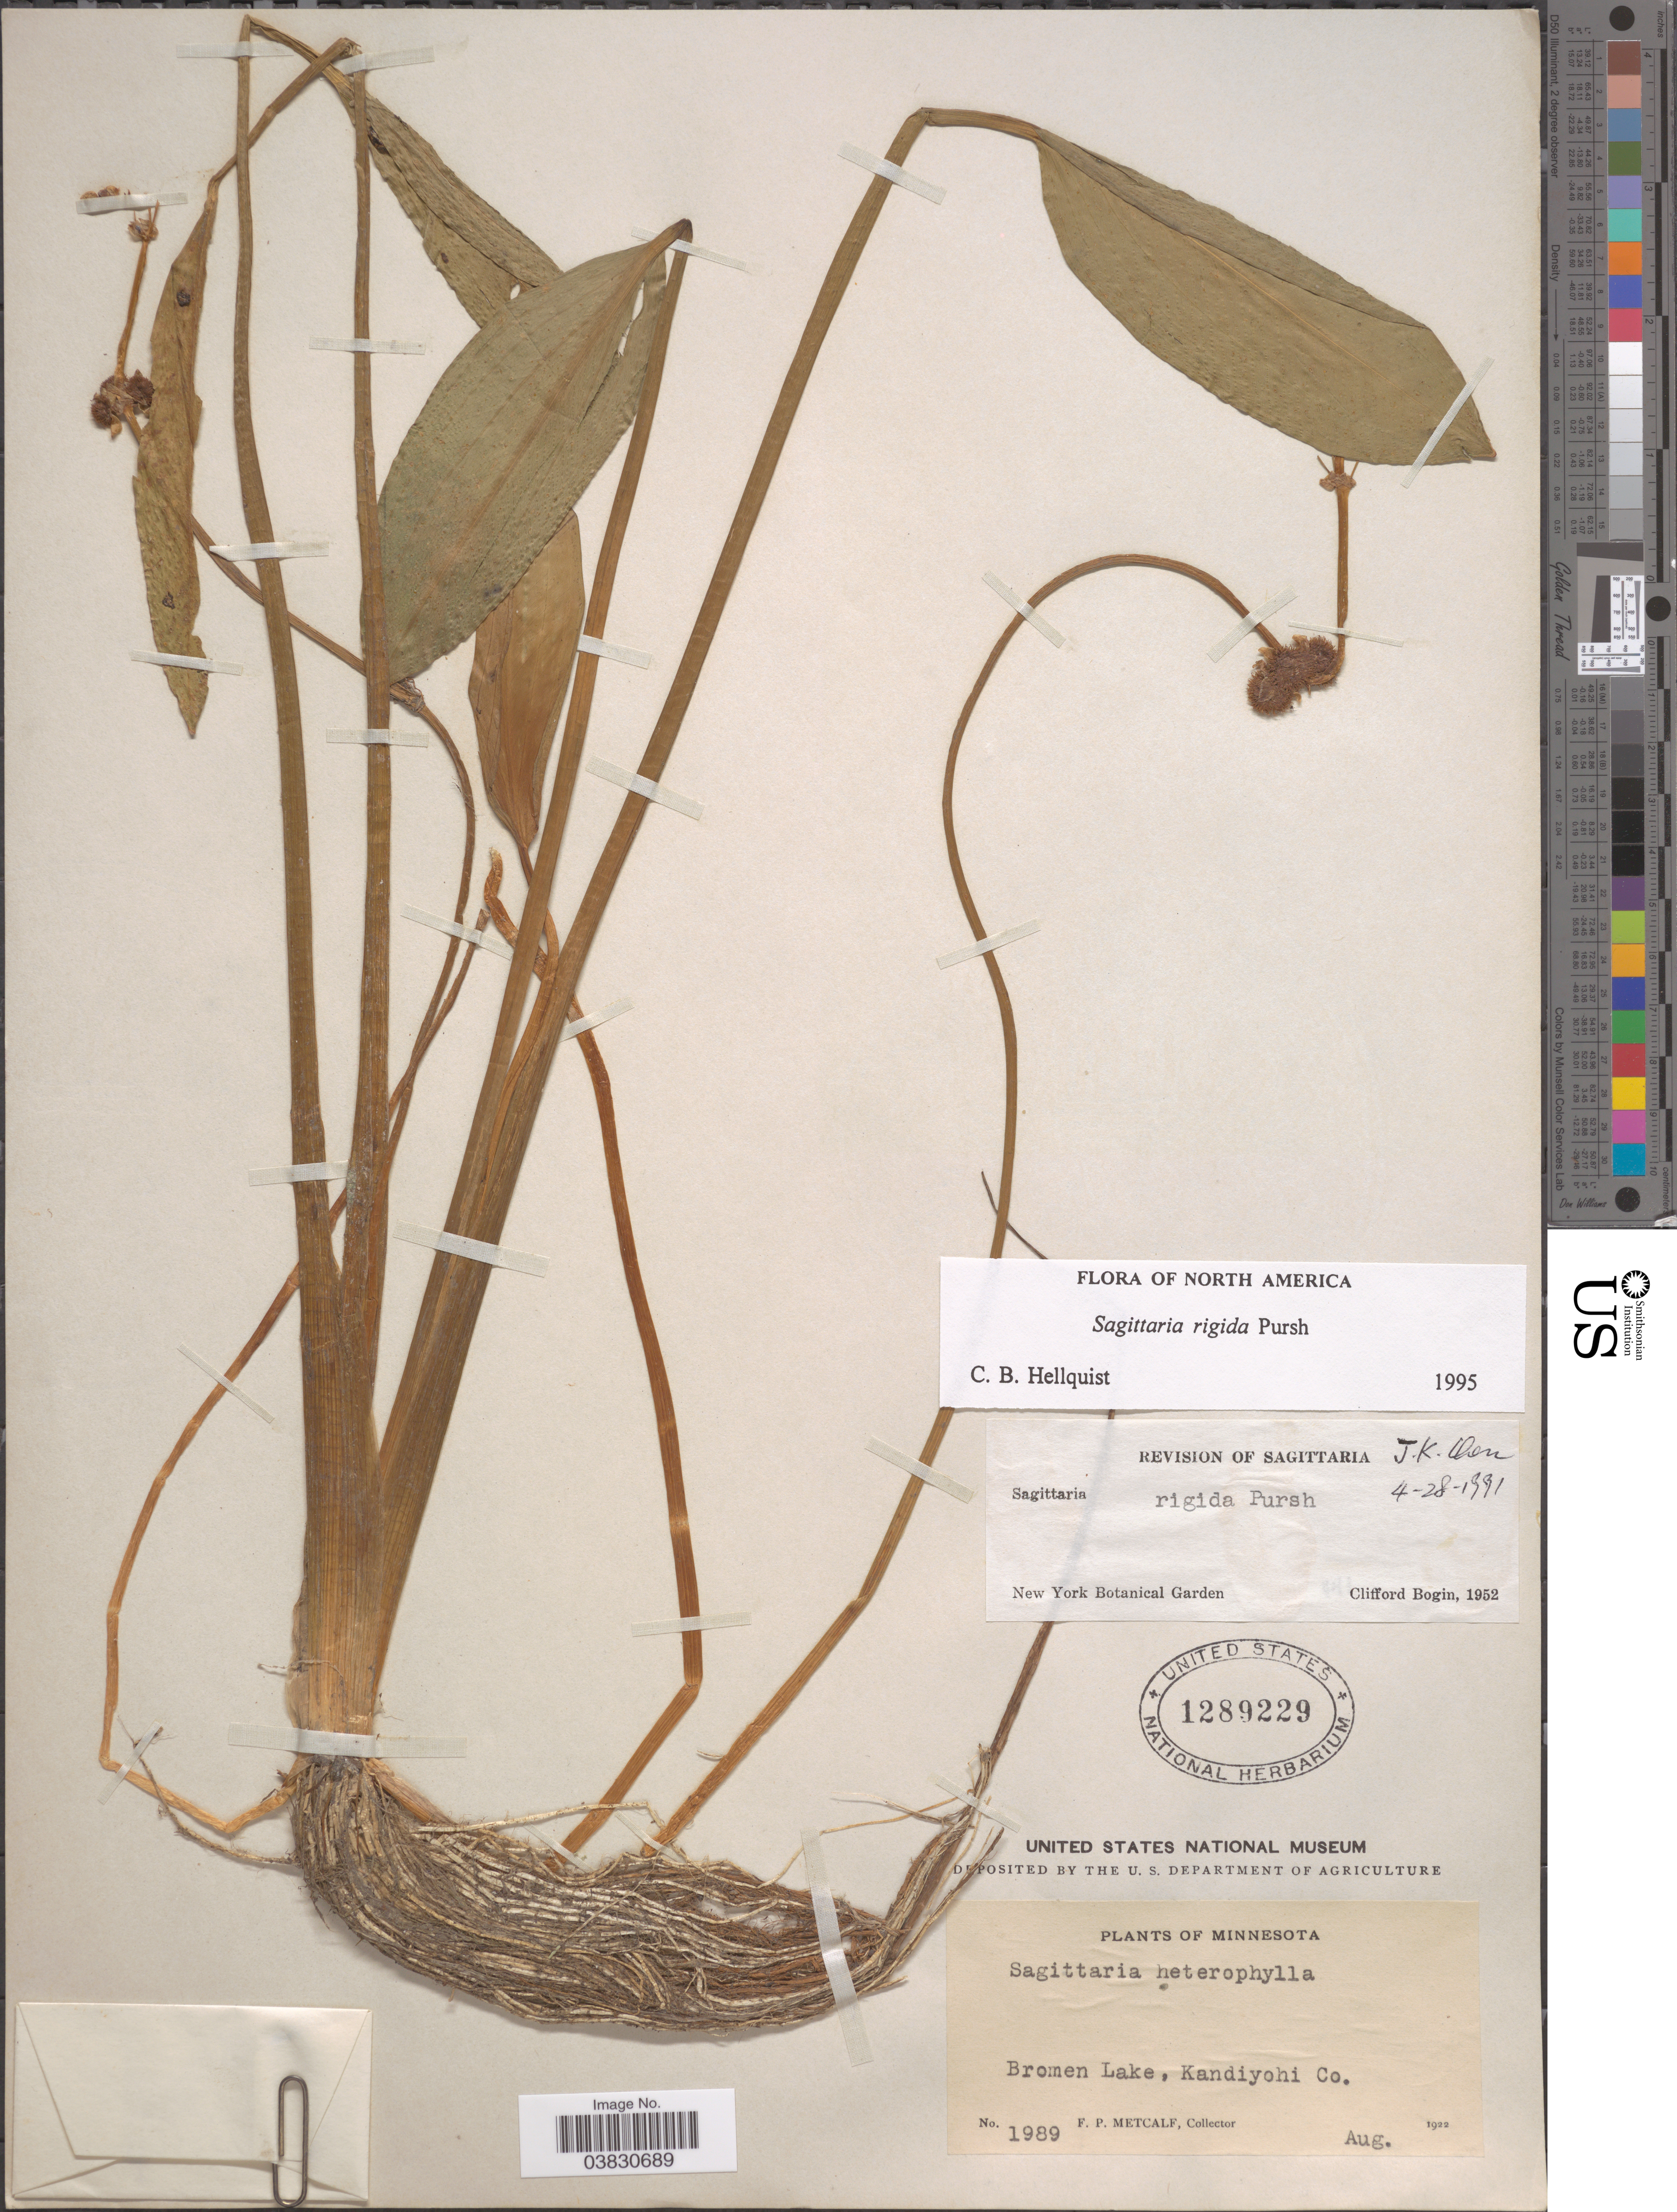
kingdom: Plantae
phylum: Tracheophyta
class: Liliopsida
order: Alismatales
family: Alismataceae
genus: Sagittaria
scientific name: Sagittaria rigida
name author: Pursh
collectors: W. Kubichek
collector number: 1989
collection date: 1922-08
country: United States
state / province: Minnesota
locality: Bromen Lake, Kandiyohi Co.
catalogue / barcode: US 1289229